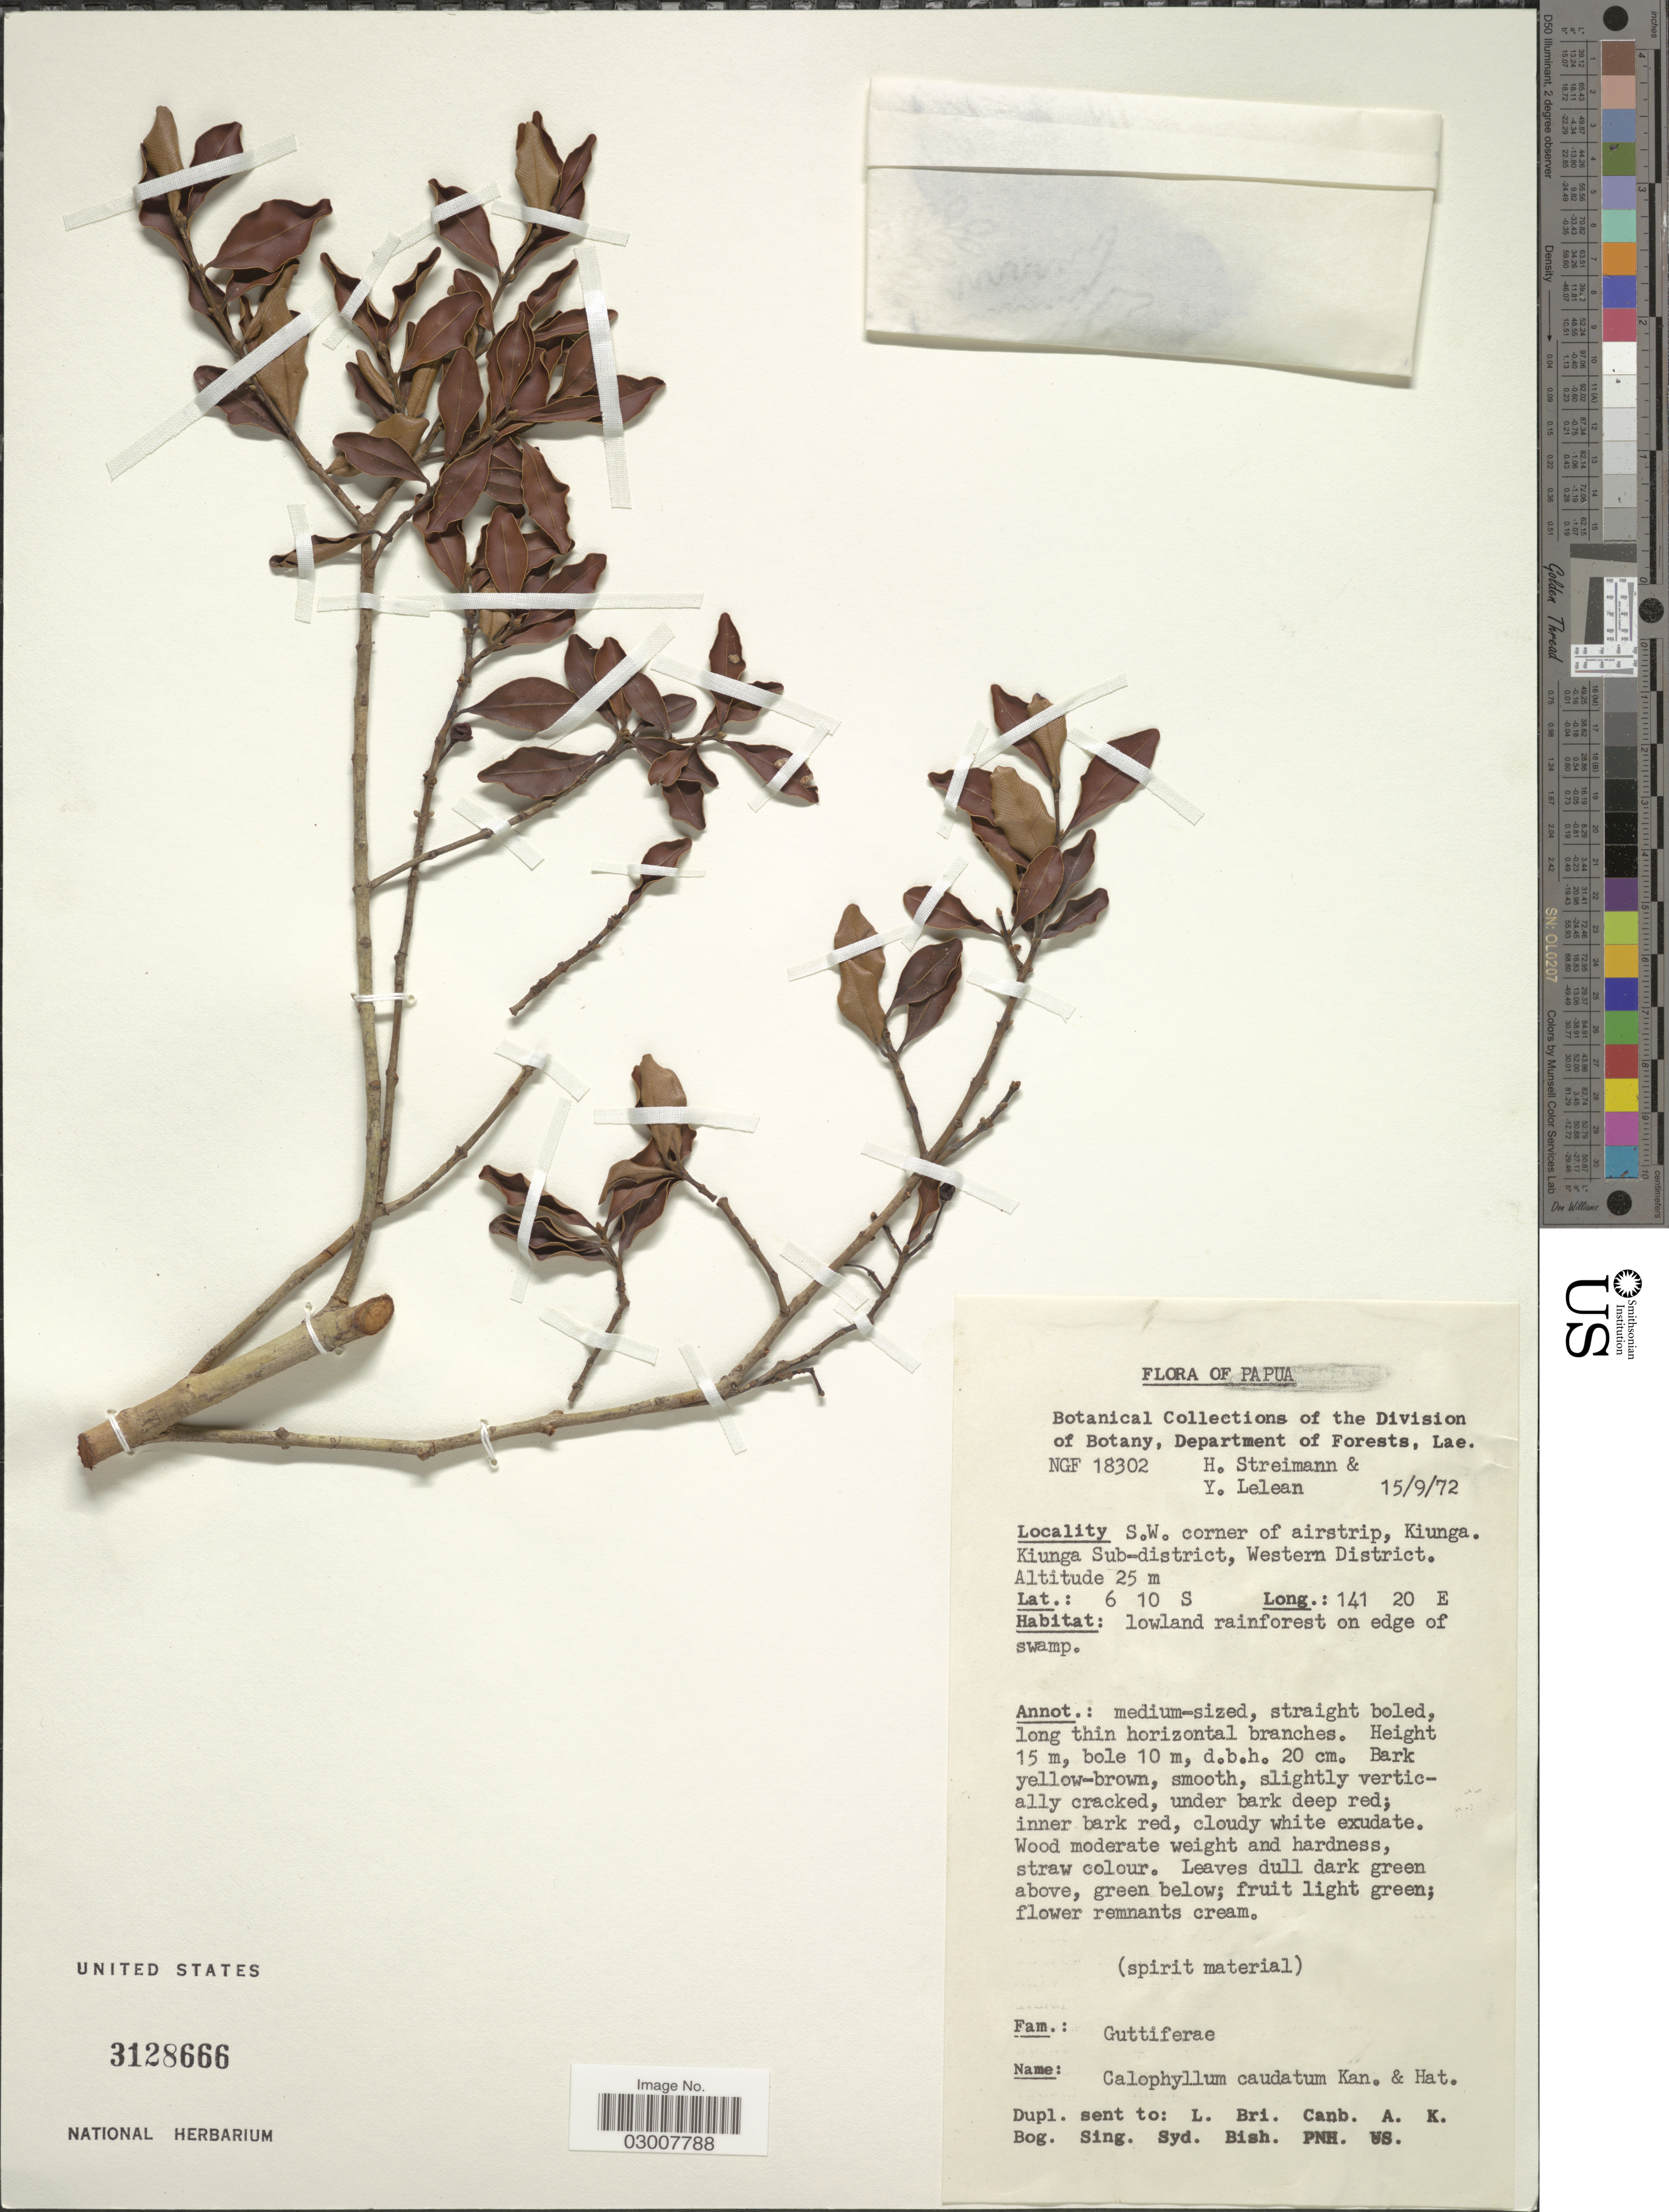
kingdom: Plantae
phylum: Tracheophyta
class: Magnoliopsida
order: Malpighiales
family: Calophyllaceae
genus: Calophyllum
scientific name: Calophyllum caudatum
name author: Kaneh. & Hatus.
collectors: H. Streimann & Y. Lelean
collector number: NGF18302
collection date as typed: Transcribed d/m/y: 15/9/72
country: Papua New Guinea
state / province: Manus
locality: Papua. S.W. corner of airstrip, Kiunga. Kiunga Sub-district, Western District.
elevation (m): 25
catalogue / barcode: US 3128666